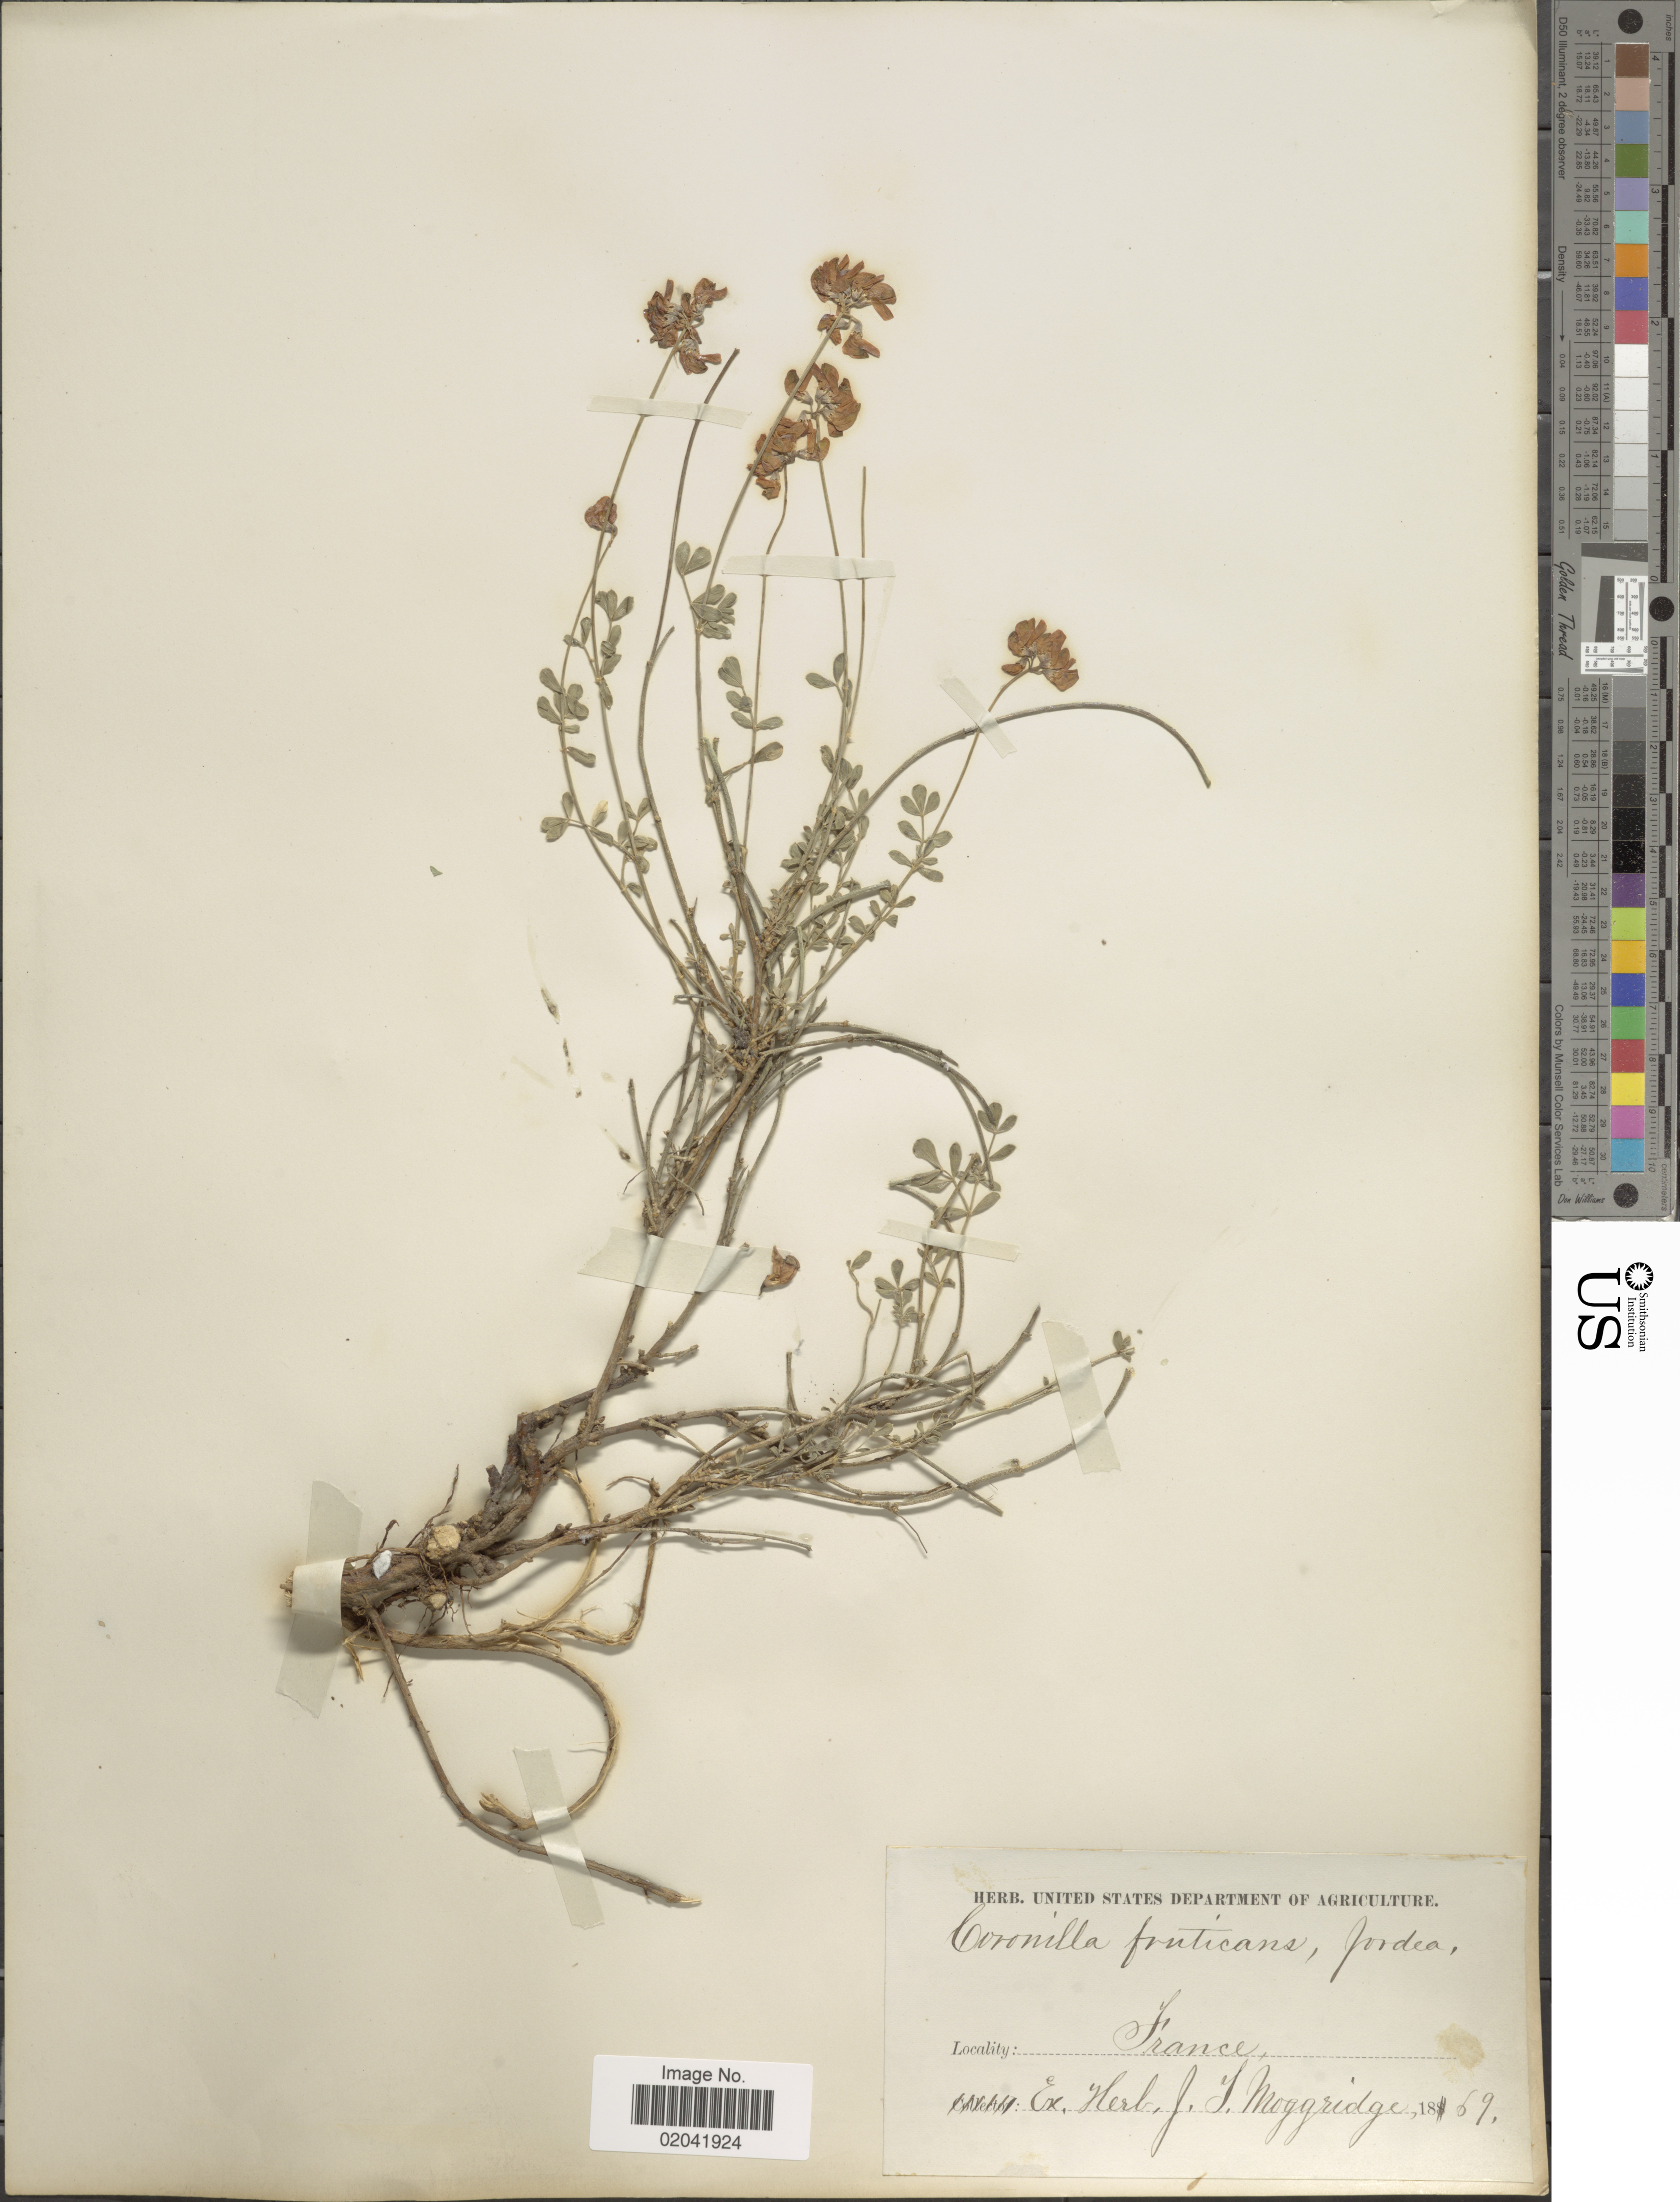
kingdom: Plantae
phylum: Tracheophyta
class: Magnoliopsida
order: Fabales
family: Fabaceae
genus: Coronilla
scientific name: Coronilla fruticans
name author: Jord.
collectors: ex herb. J.T. Moggridge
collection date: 1869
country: France